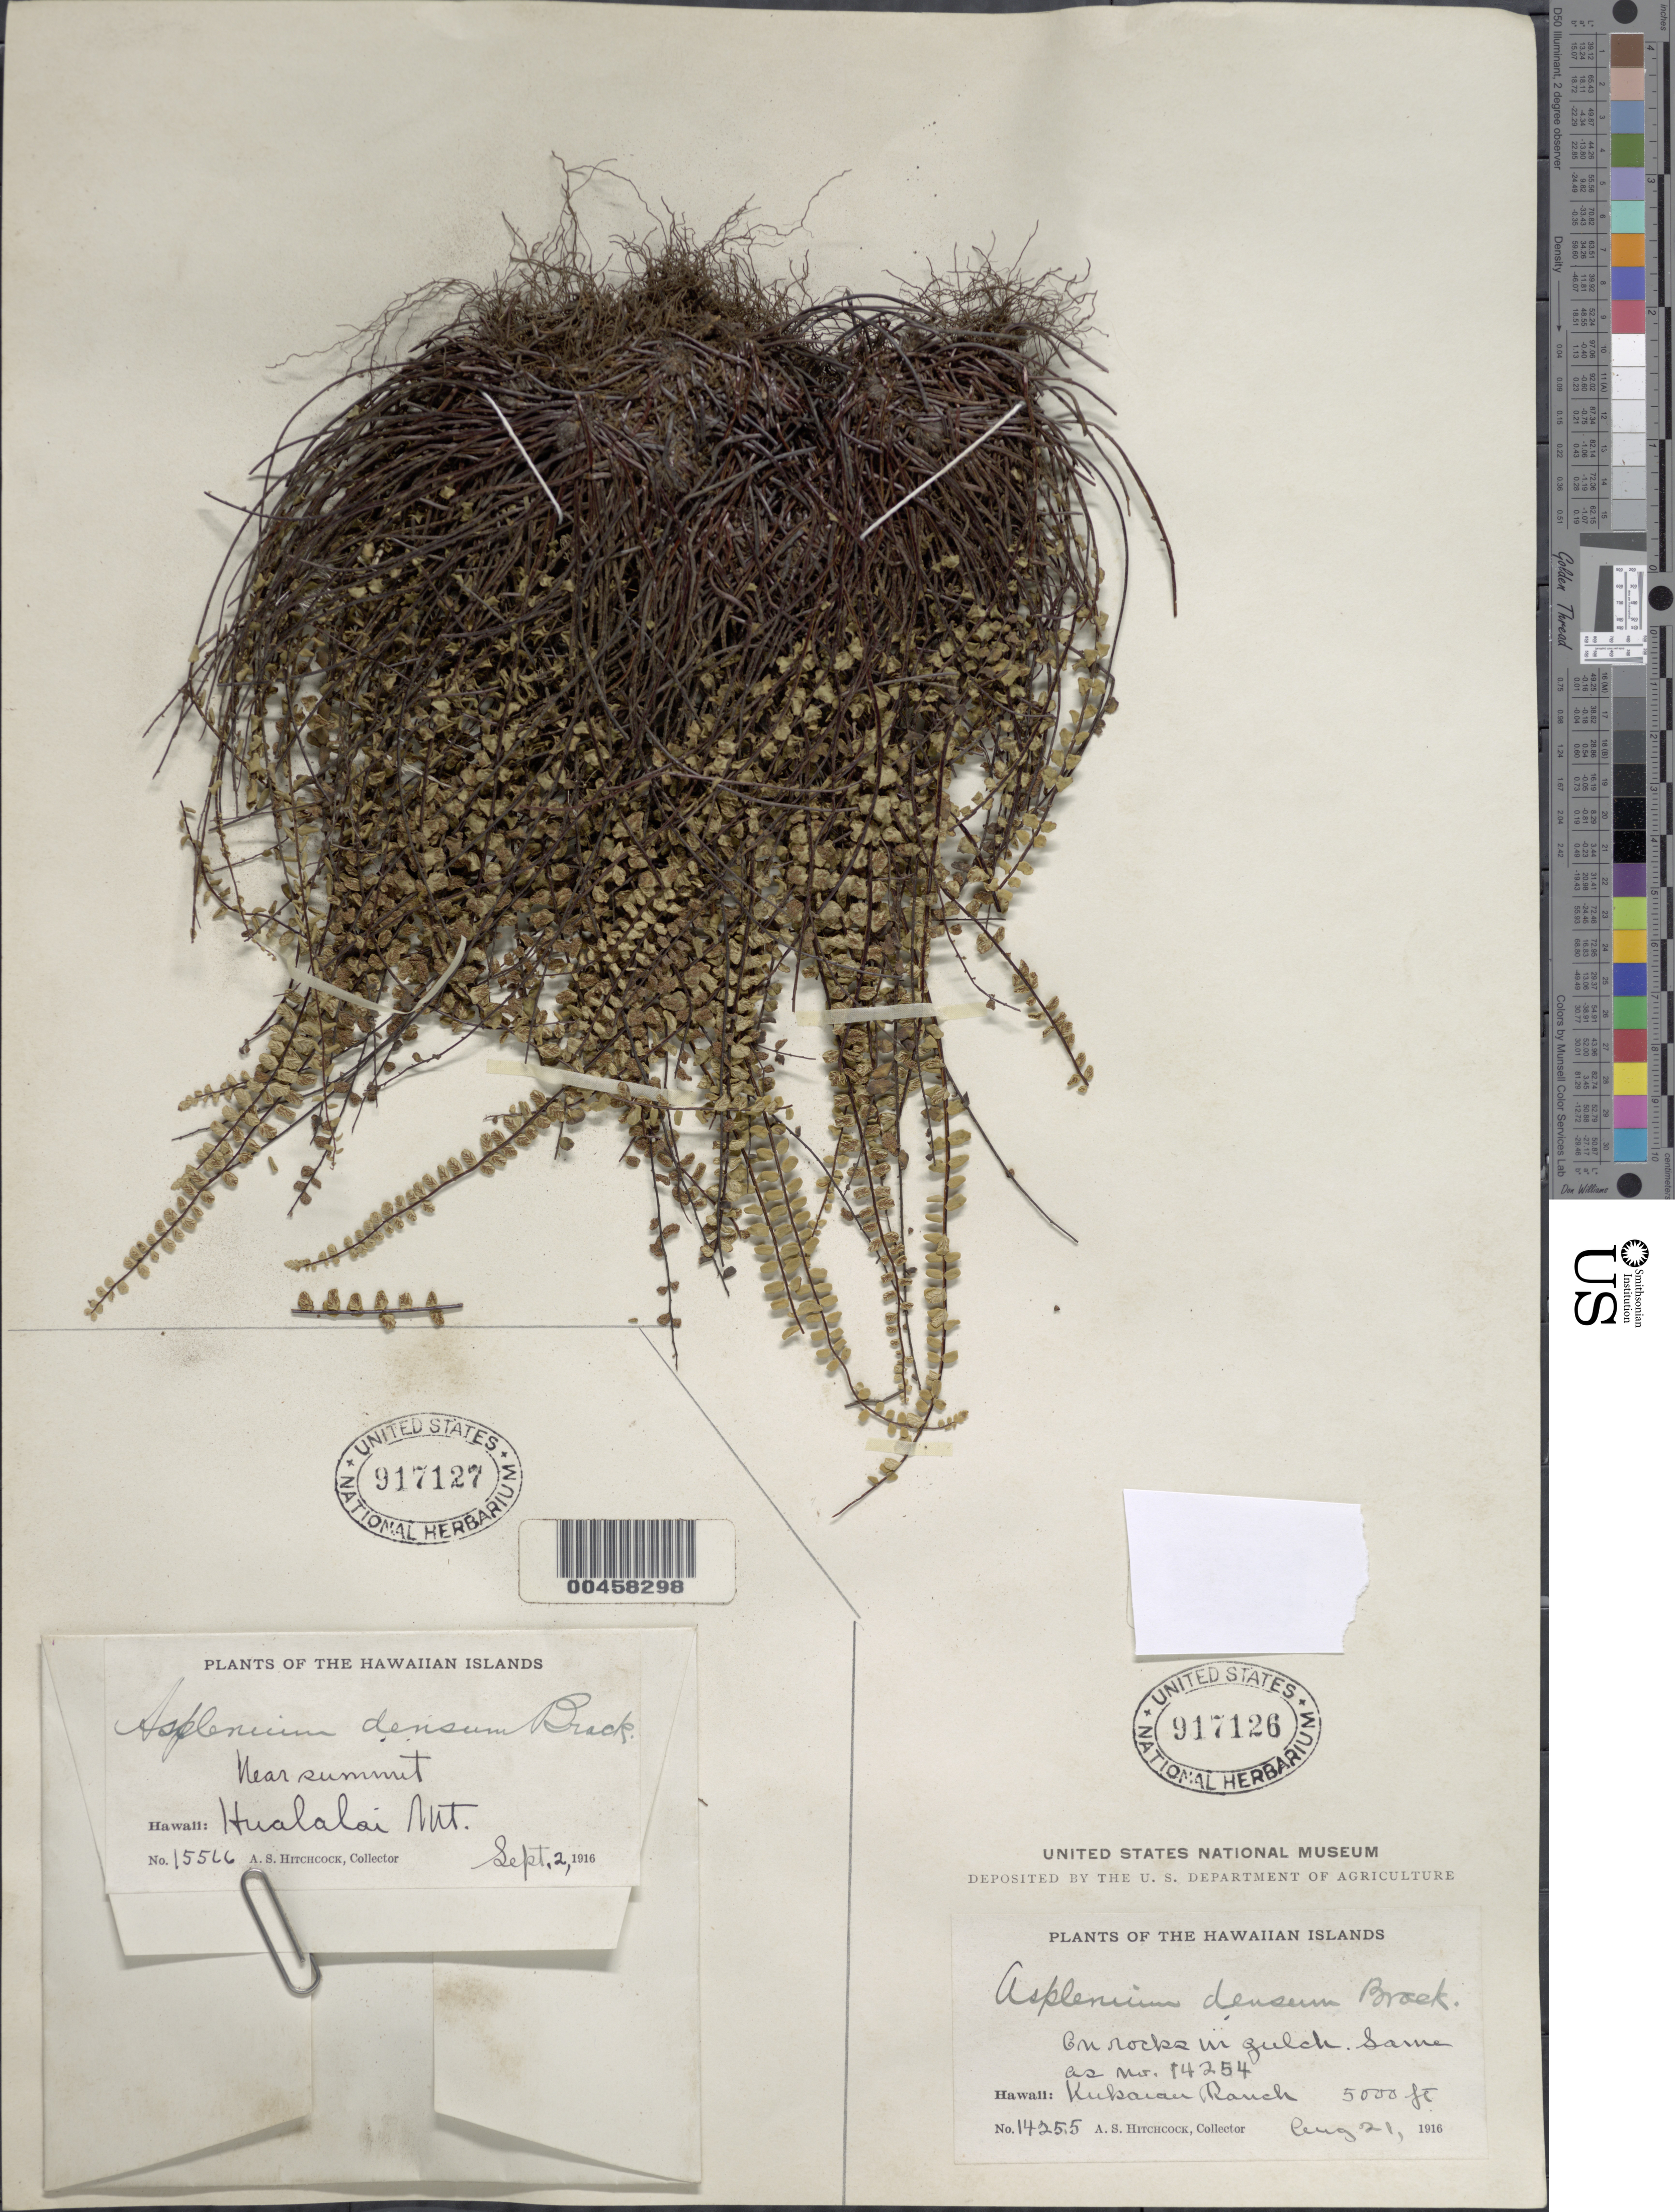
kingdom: Plantae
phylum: Tracheophyta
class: Polypodiopsida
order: Polypodiales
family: Aspleniaceae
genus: Asplenium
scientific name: Asplenium trichomanes subsp. densum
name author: (Brack.) W.H. Wagner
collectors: A. S. Hitchcock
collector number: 15566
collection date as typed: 2 Sep 1916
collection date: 1916-09-02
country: United States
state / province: Hawaii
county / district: Hawaii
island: Hawaii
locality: Hualalai Mt., near summit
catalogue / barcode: US 917127